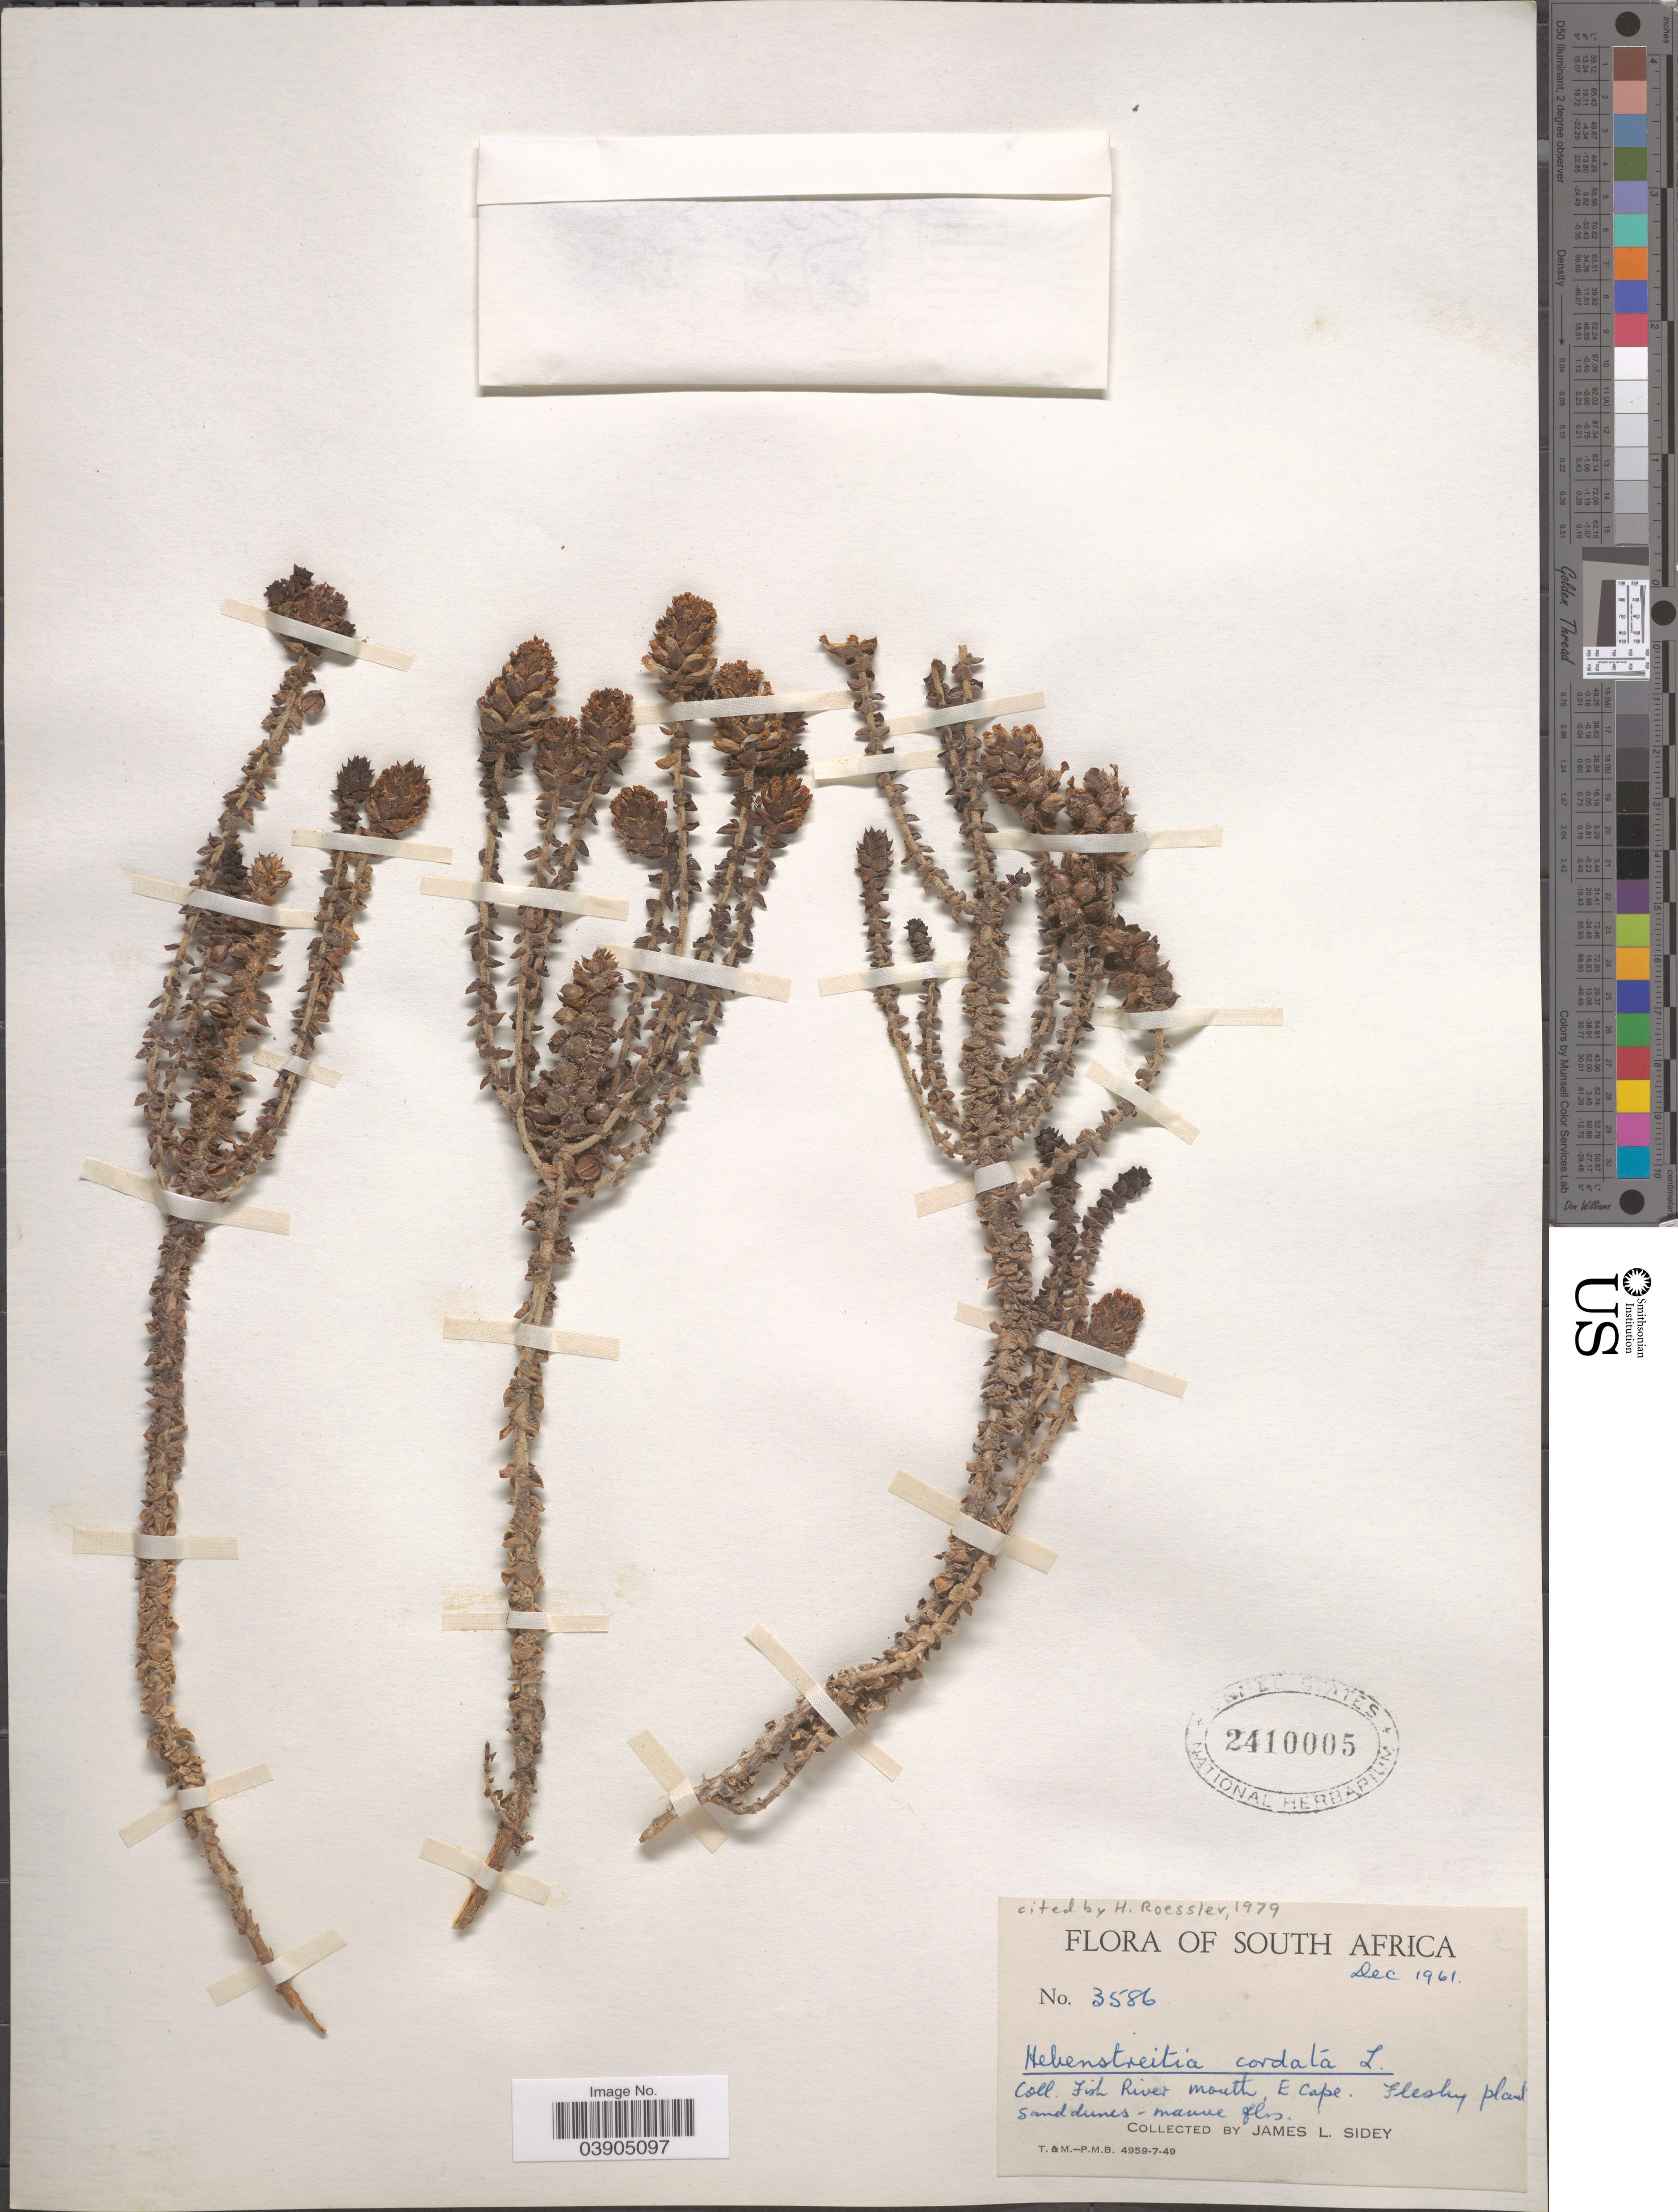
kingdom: Plantae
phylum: Tracheophyta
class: Magnoliopsida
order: Lamiales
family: Scrophulariaceae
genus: Hebenstretia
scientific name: Hebenstretia cordata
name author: L.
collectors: J. L. Sidey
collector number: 3586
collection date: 1961-12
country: South Africa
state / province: Eastern Cape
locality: Fish River mouth, E. Cape.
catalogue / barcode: US 2410005